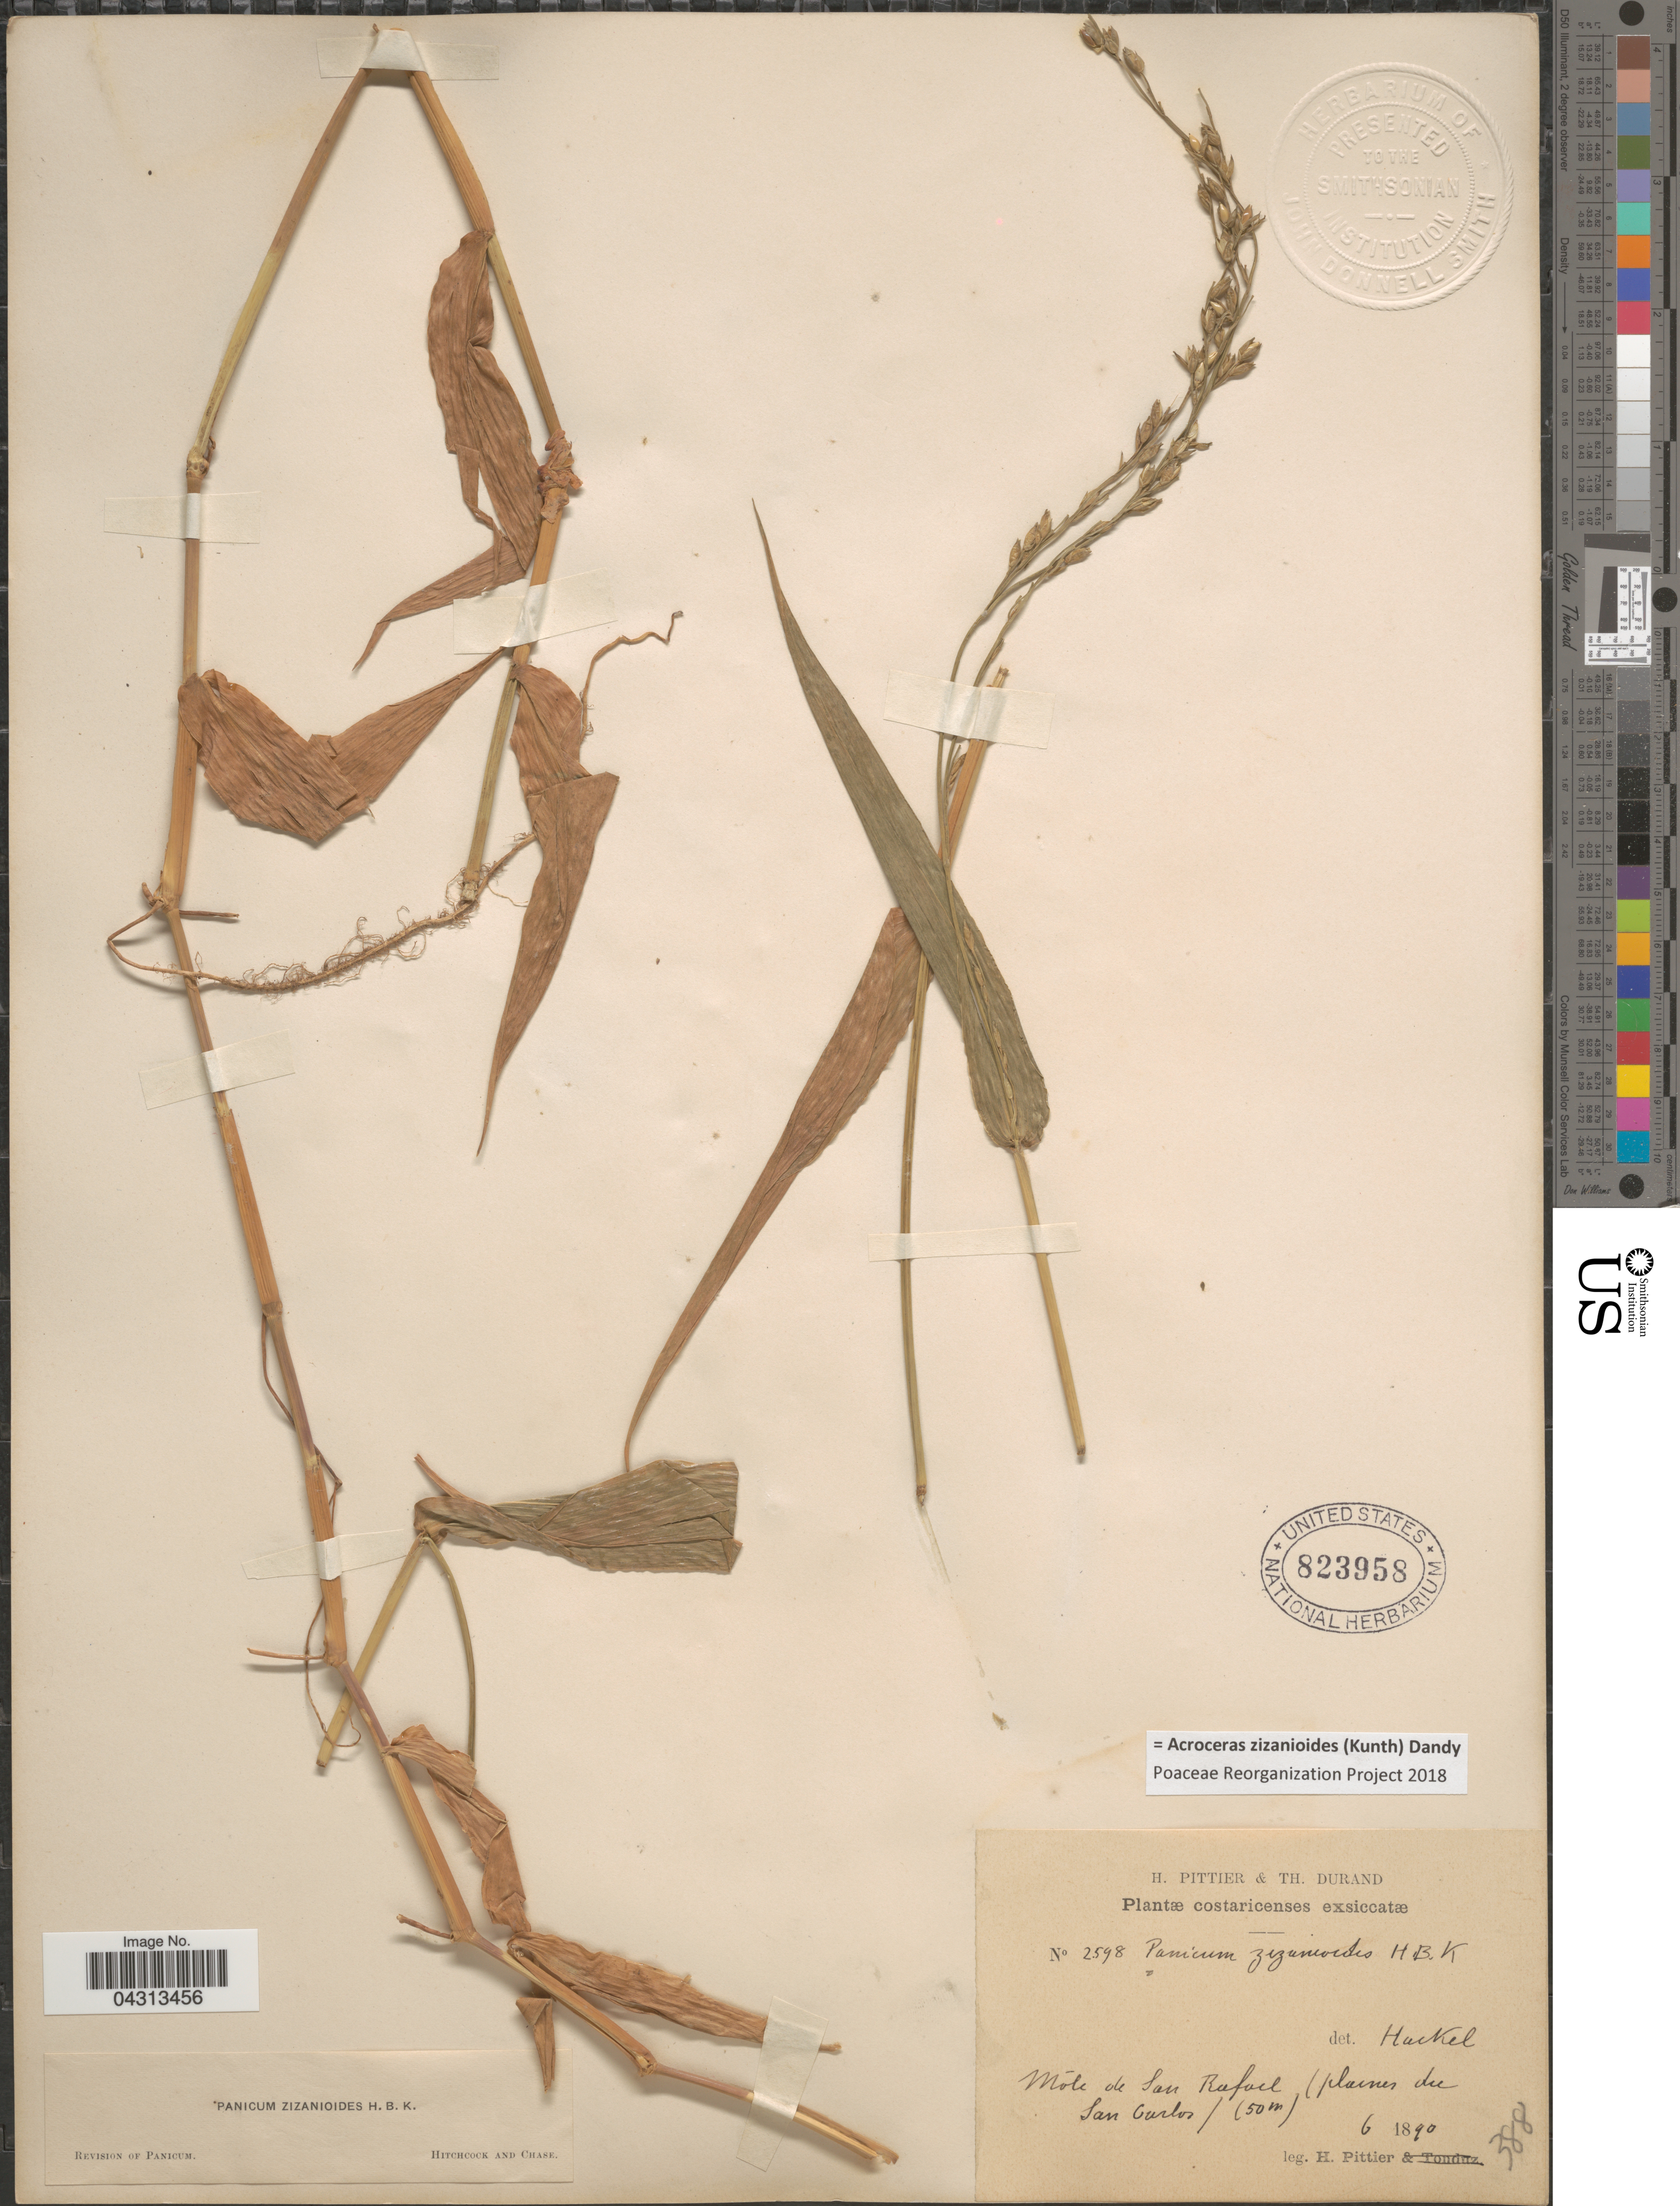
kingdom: Plantae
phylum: Tracheophyta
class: Liliopsida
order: Poales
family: Poaceae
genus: Acroceras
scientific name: Acroceras zizanioides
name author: (Kunth) Dandy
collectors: H. F. Pittier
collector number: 2598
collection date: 1890-06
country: Costa Rica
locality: Mote de San Rafael (plaines du San Carlos).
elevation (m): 50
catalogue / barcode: US 823958